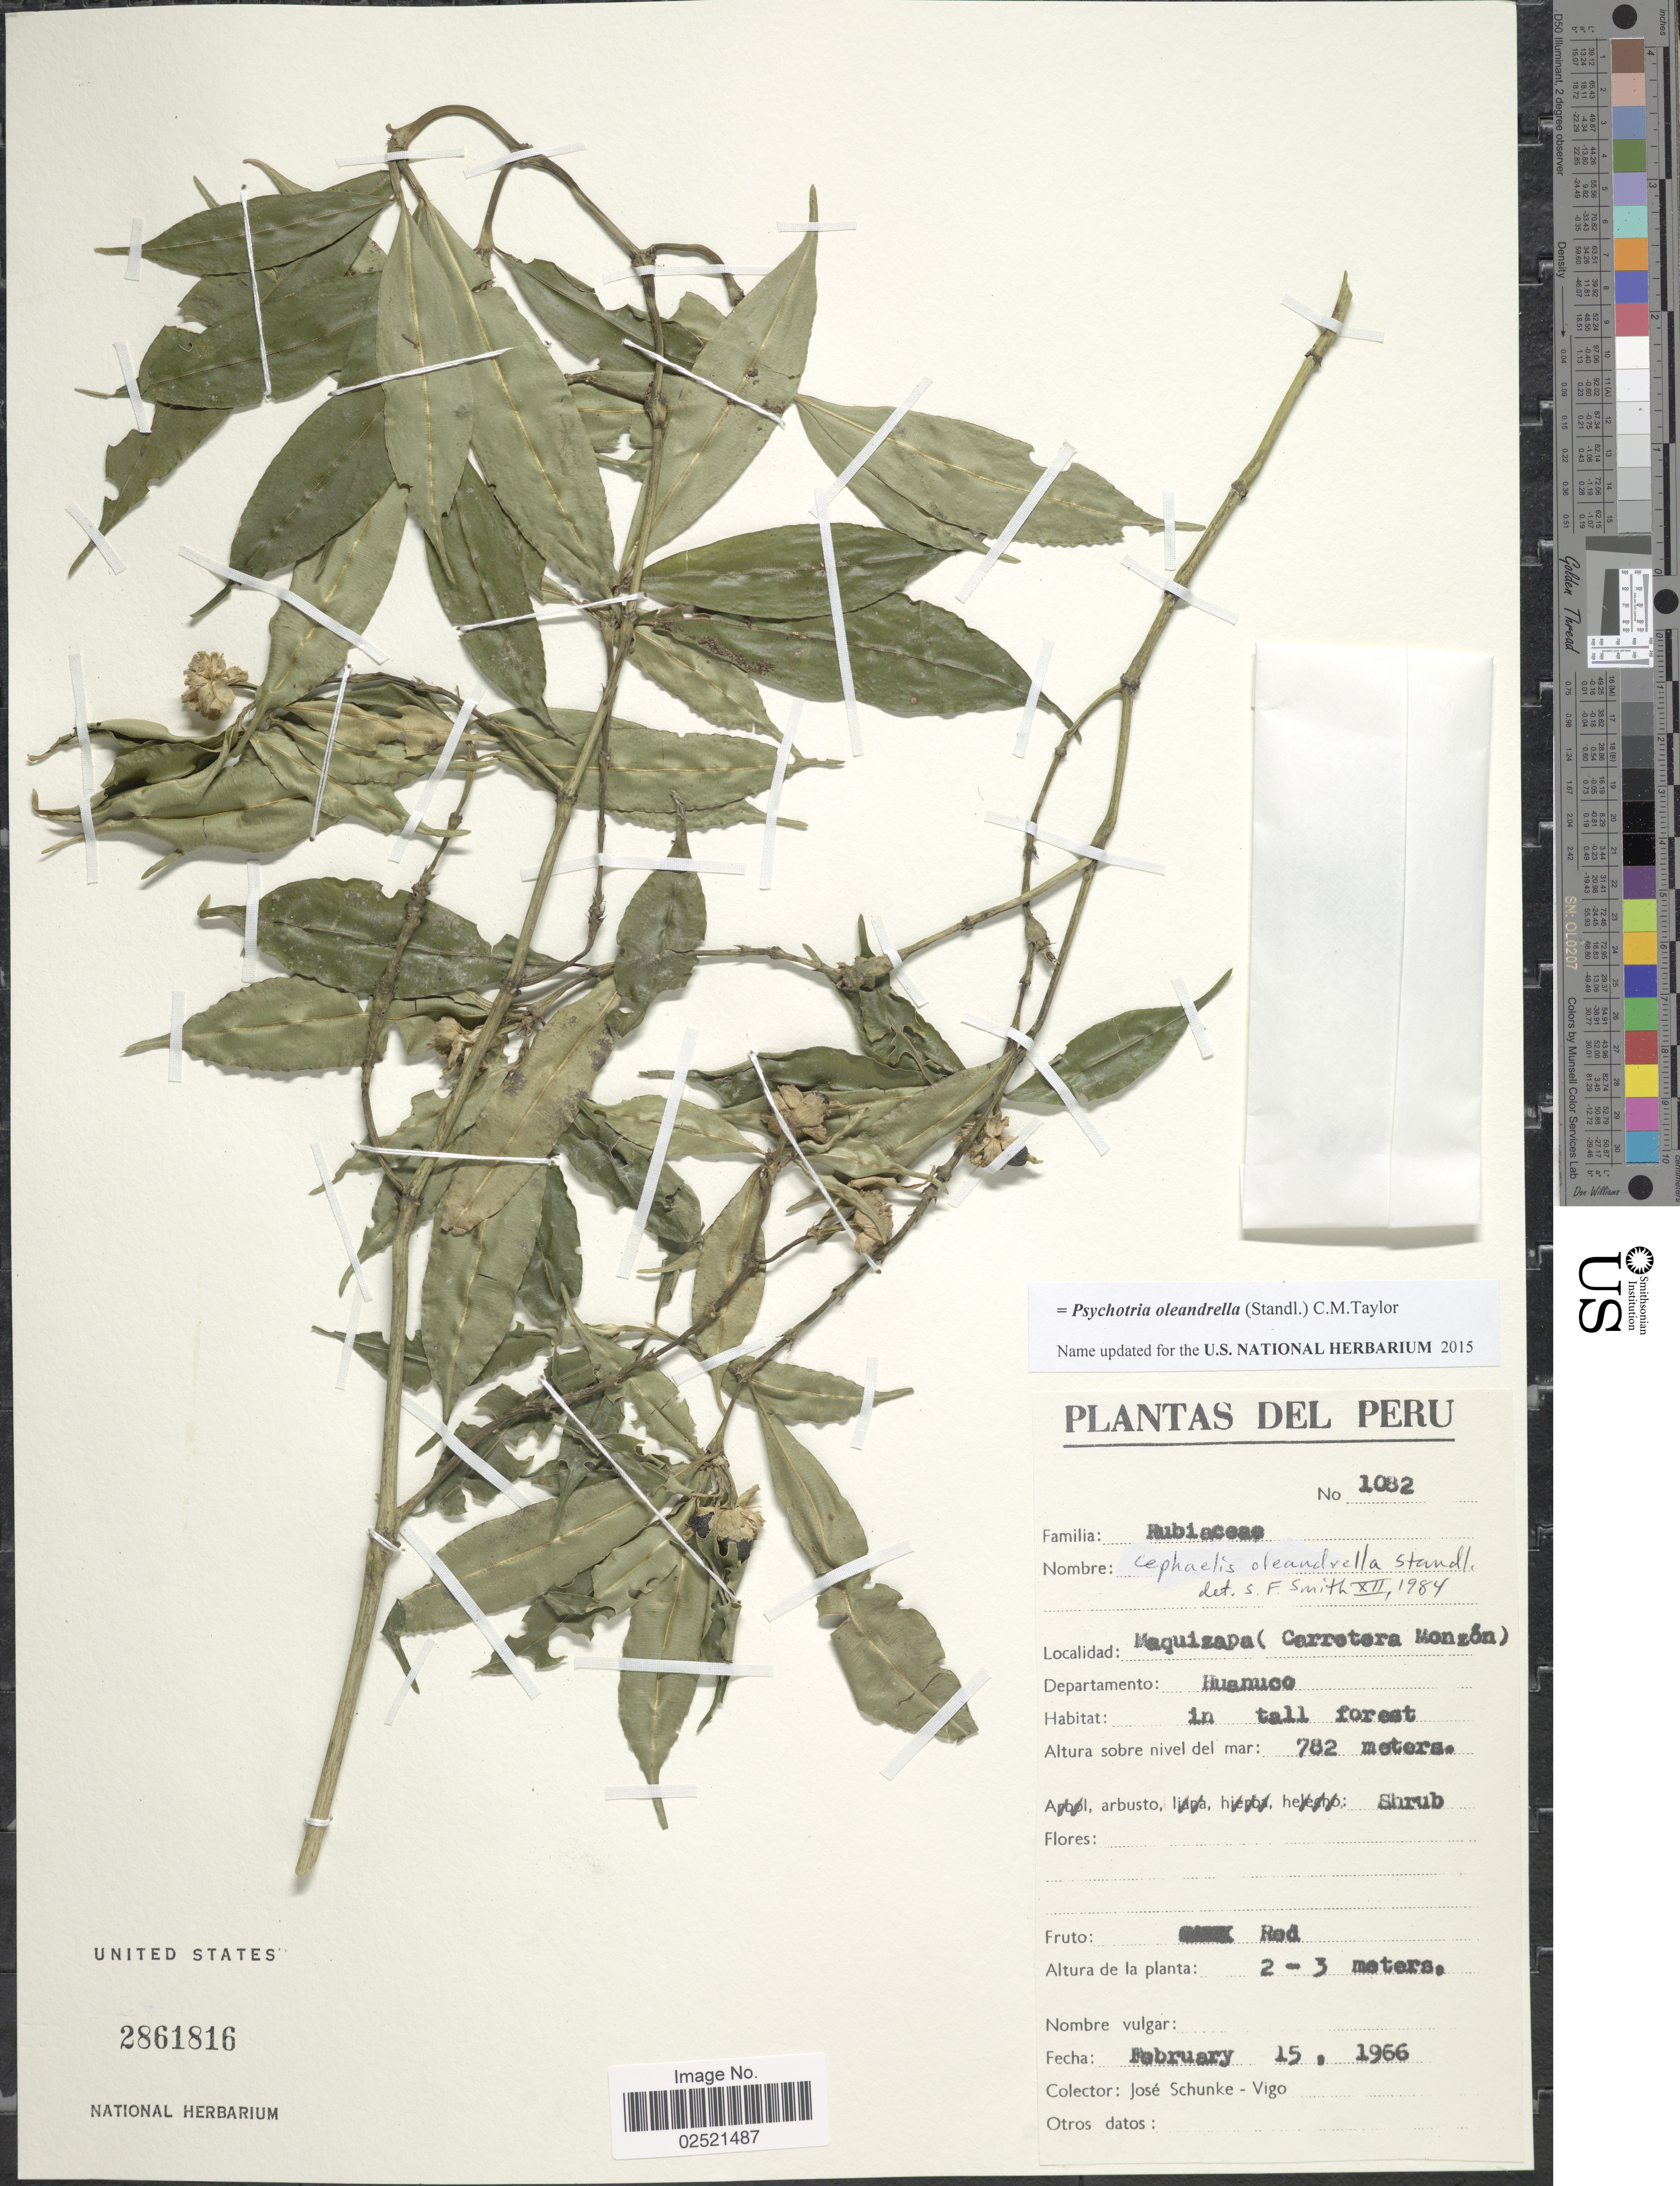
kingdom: Plantae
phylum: Tracheophyta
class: Magnoliopsida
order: Gentianales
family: Rubiaceae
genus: Psychotria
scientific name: Psychotria oleandrella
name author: (Standl.) C.M. Taylor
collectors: J. Schunke Vigo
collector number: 1082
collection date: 1966-02-15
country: Peru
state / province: Huánuco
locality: Maquizapa (Carretera Monzon)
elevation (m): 782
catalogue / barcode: US 2861816